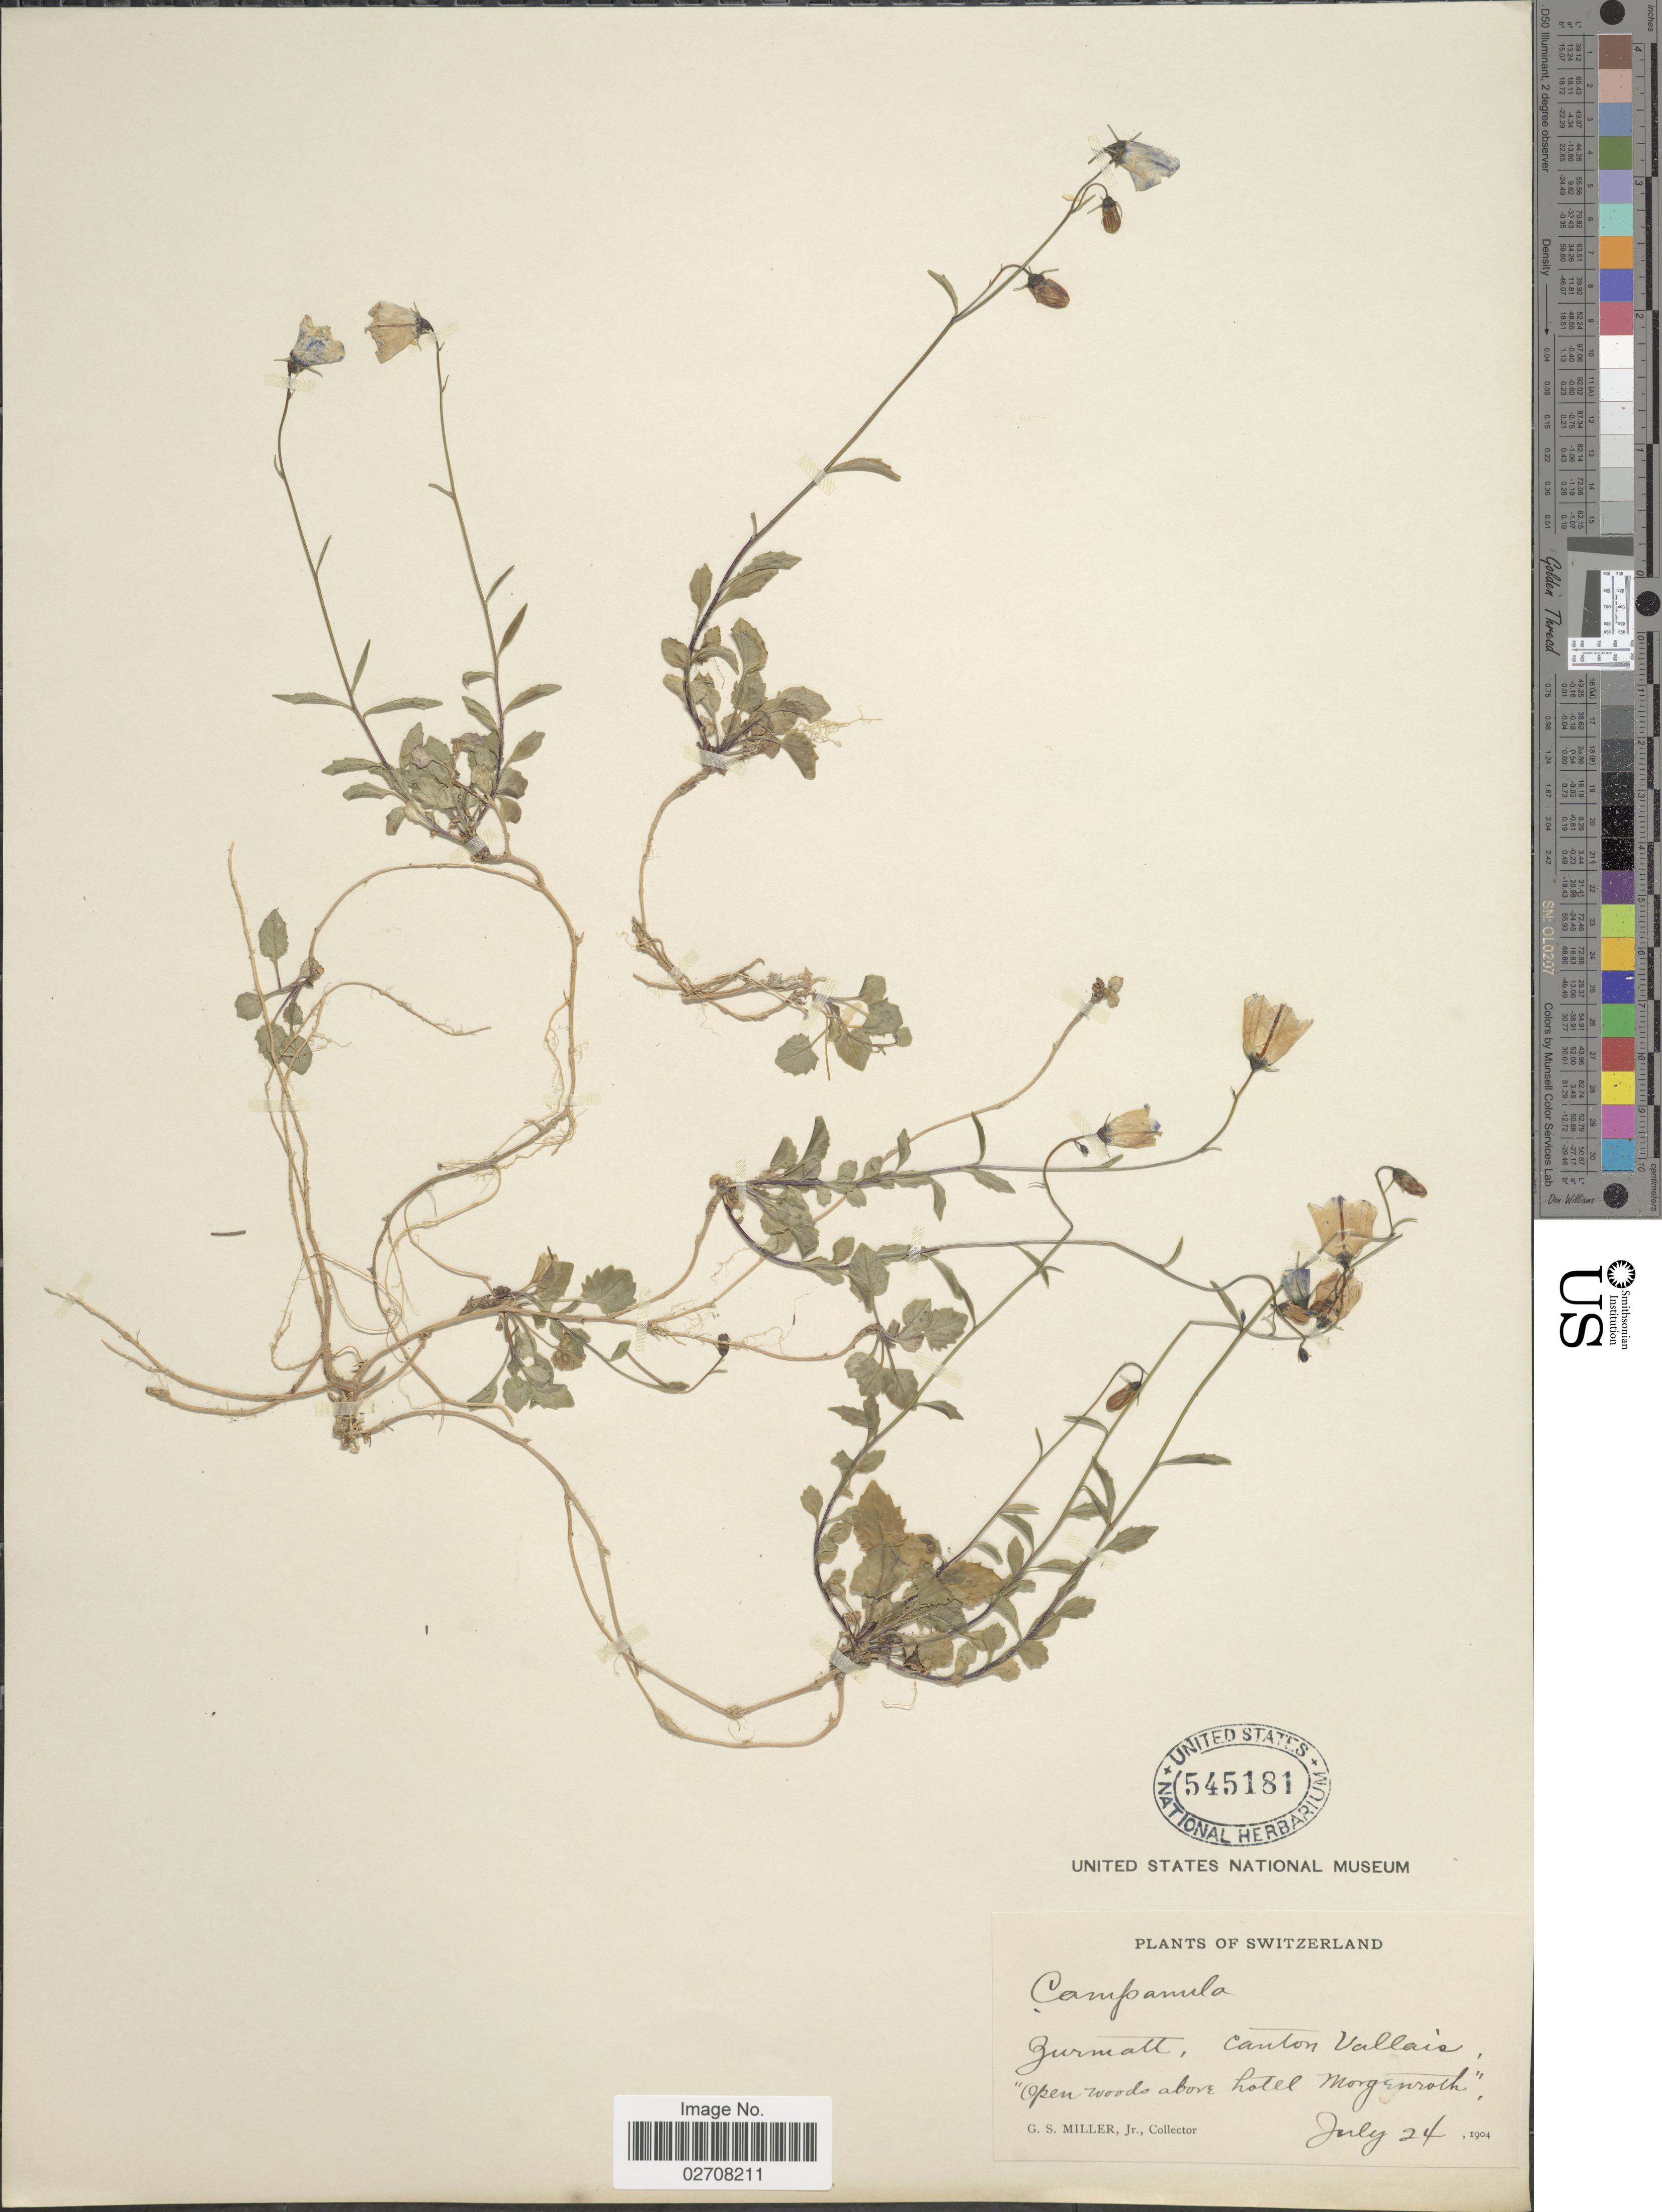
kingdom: Plantae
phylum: Tracheophyta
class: Magnoliopsida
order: Asterales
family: Campanulaceae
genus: Campanula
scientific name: Campanula sp.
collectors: G. S. Miller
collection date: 1904-07-24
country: Switzerland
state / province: Valais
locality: Zurmatt, Canton Vallais, "Open woods above hotel Morgenroth".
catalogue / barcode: US 545181